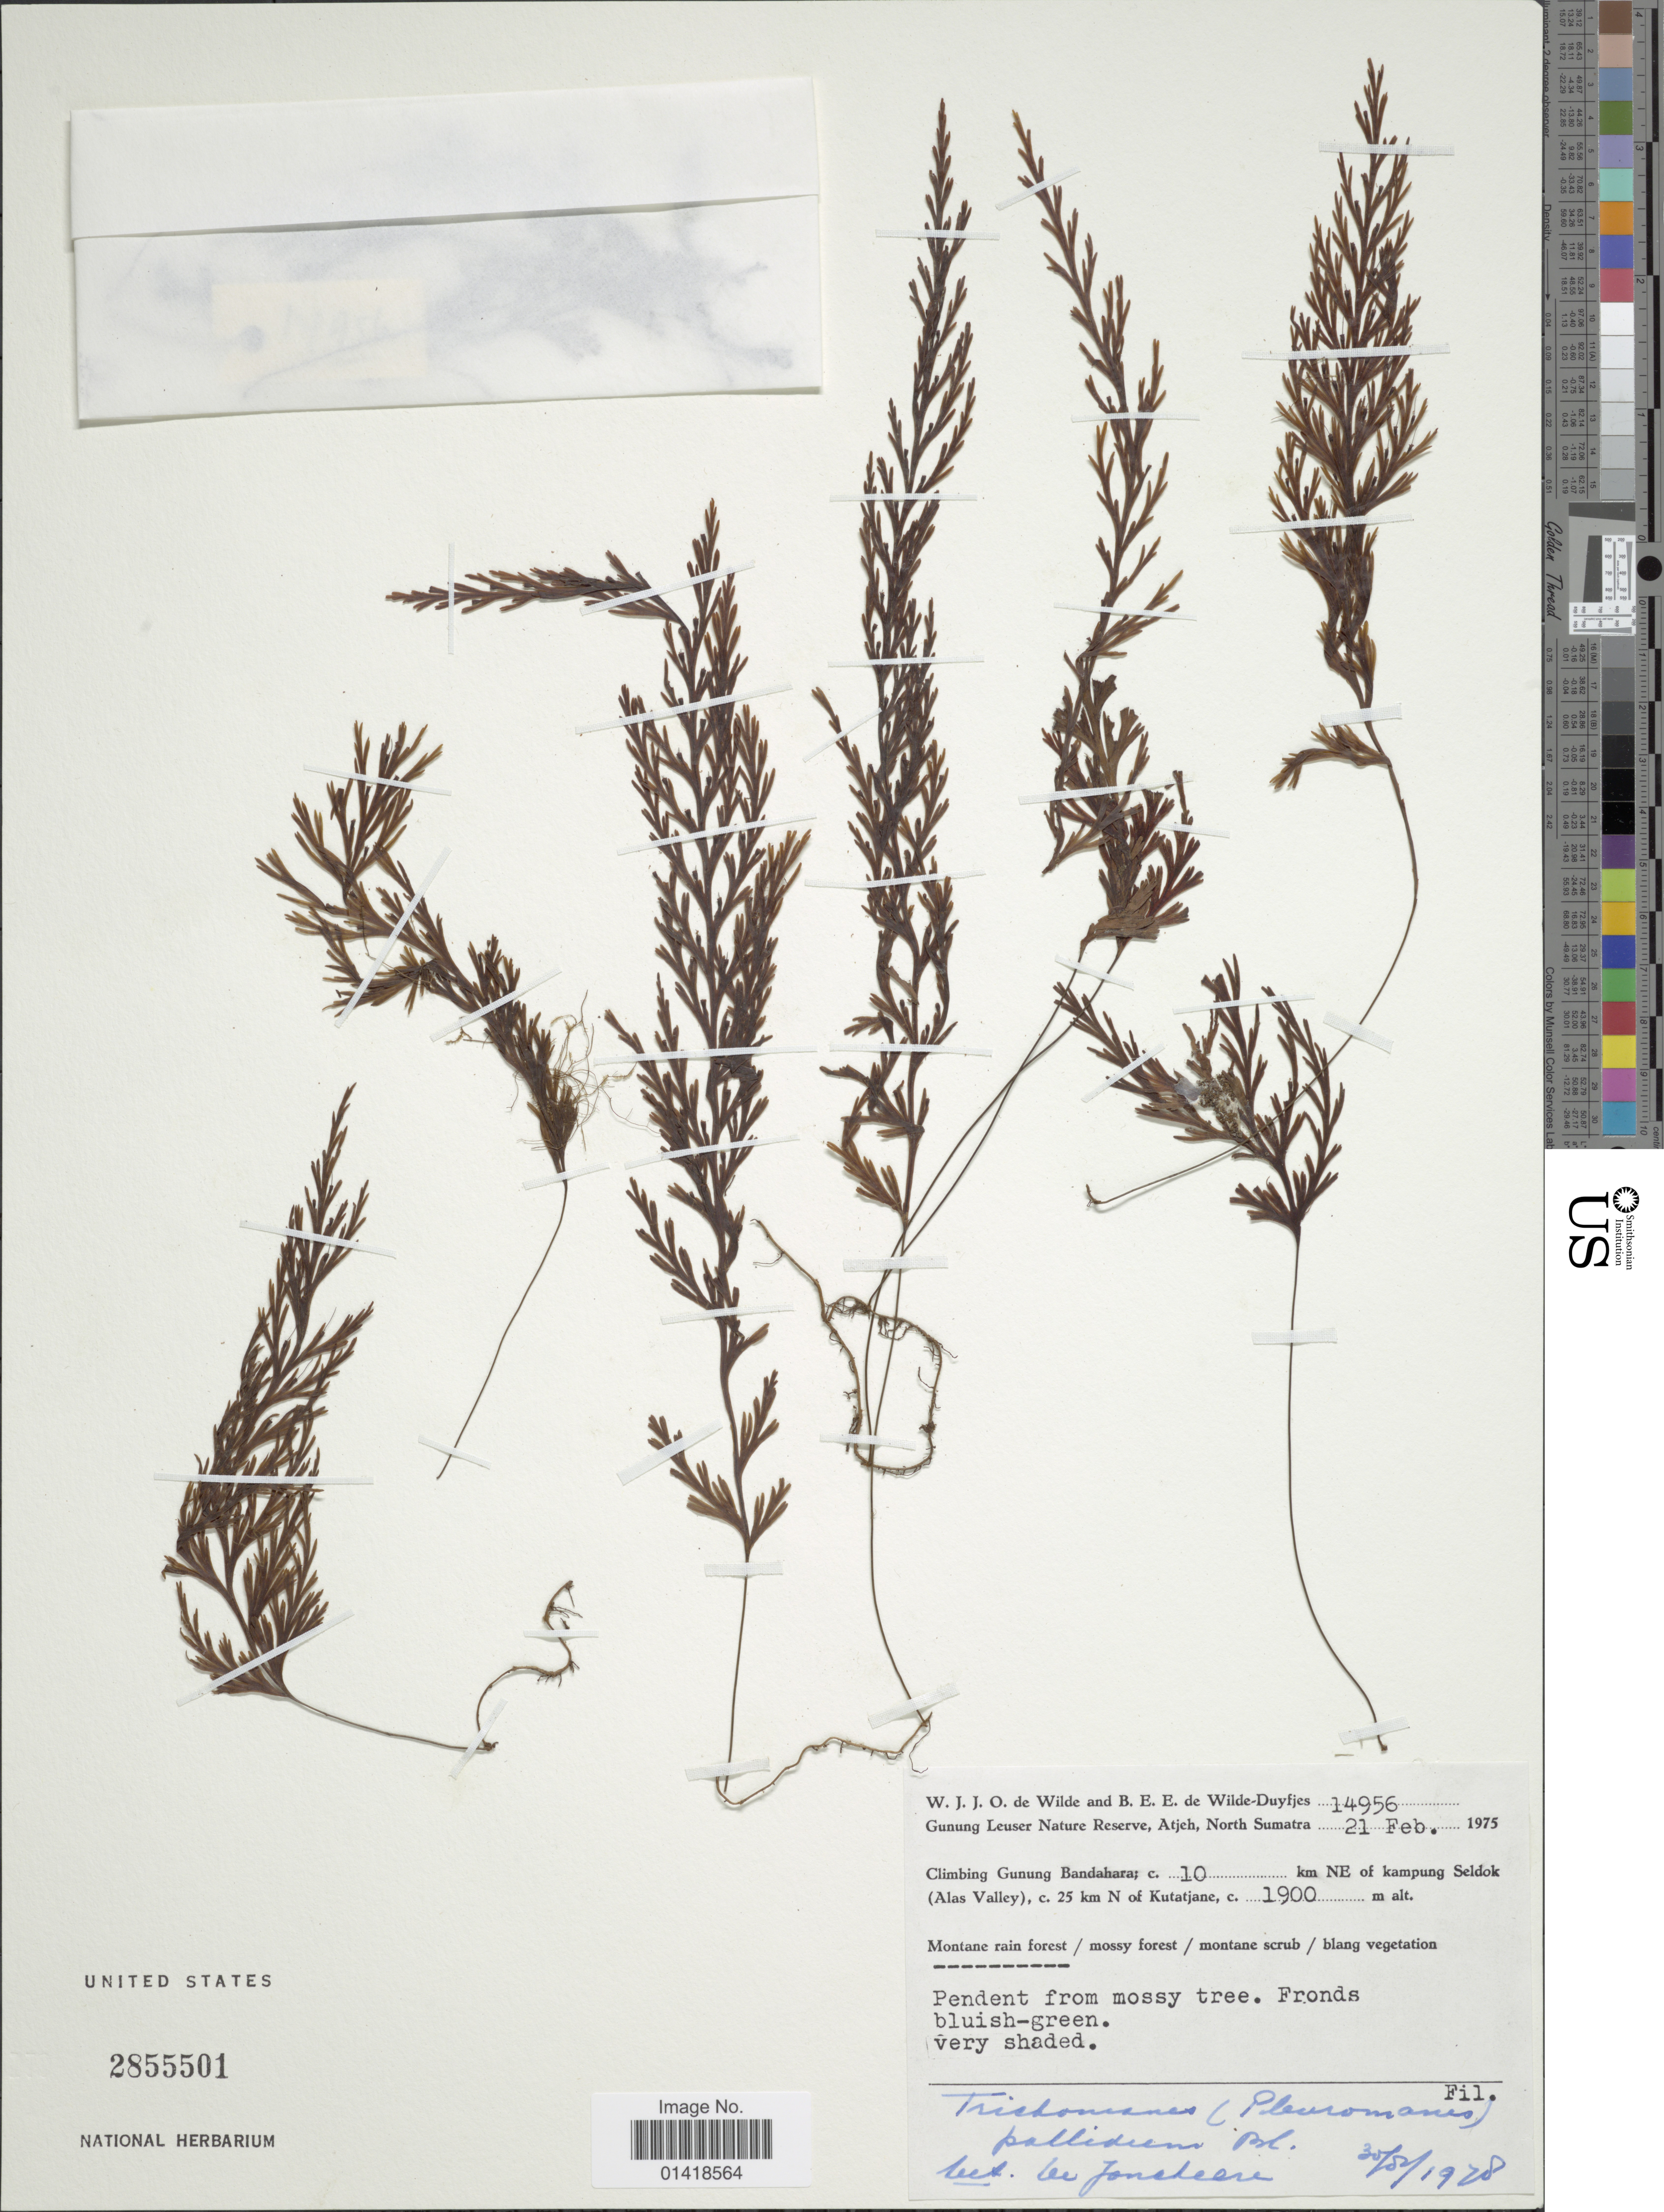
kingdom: Plantae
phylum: Tracheophyta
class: Polypodiopsida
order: Hymenophyllales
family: Hymenophyllaceae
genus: Hymenophyllum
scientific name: Hymenophyllum pallidum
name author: (Blume) Ebihara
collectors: W. J. de Wilde & B. E. de Wilde-Duyfjes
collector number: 14956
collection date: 1975-02-21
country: Indonesia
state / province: Sumatra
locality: Gunung Leuser Nature Reserve. Atjeh, North Sumatra. Climbing Gunung Bandahara, 10 km NE of kampung Seldok (Alas Valley), 25 km N of Kutatjane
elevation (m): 1900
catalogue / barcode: US 2855501